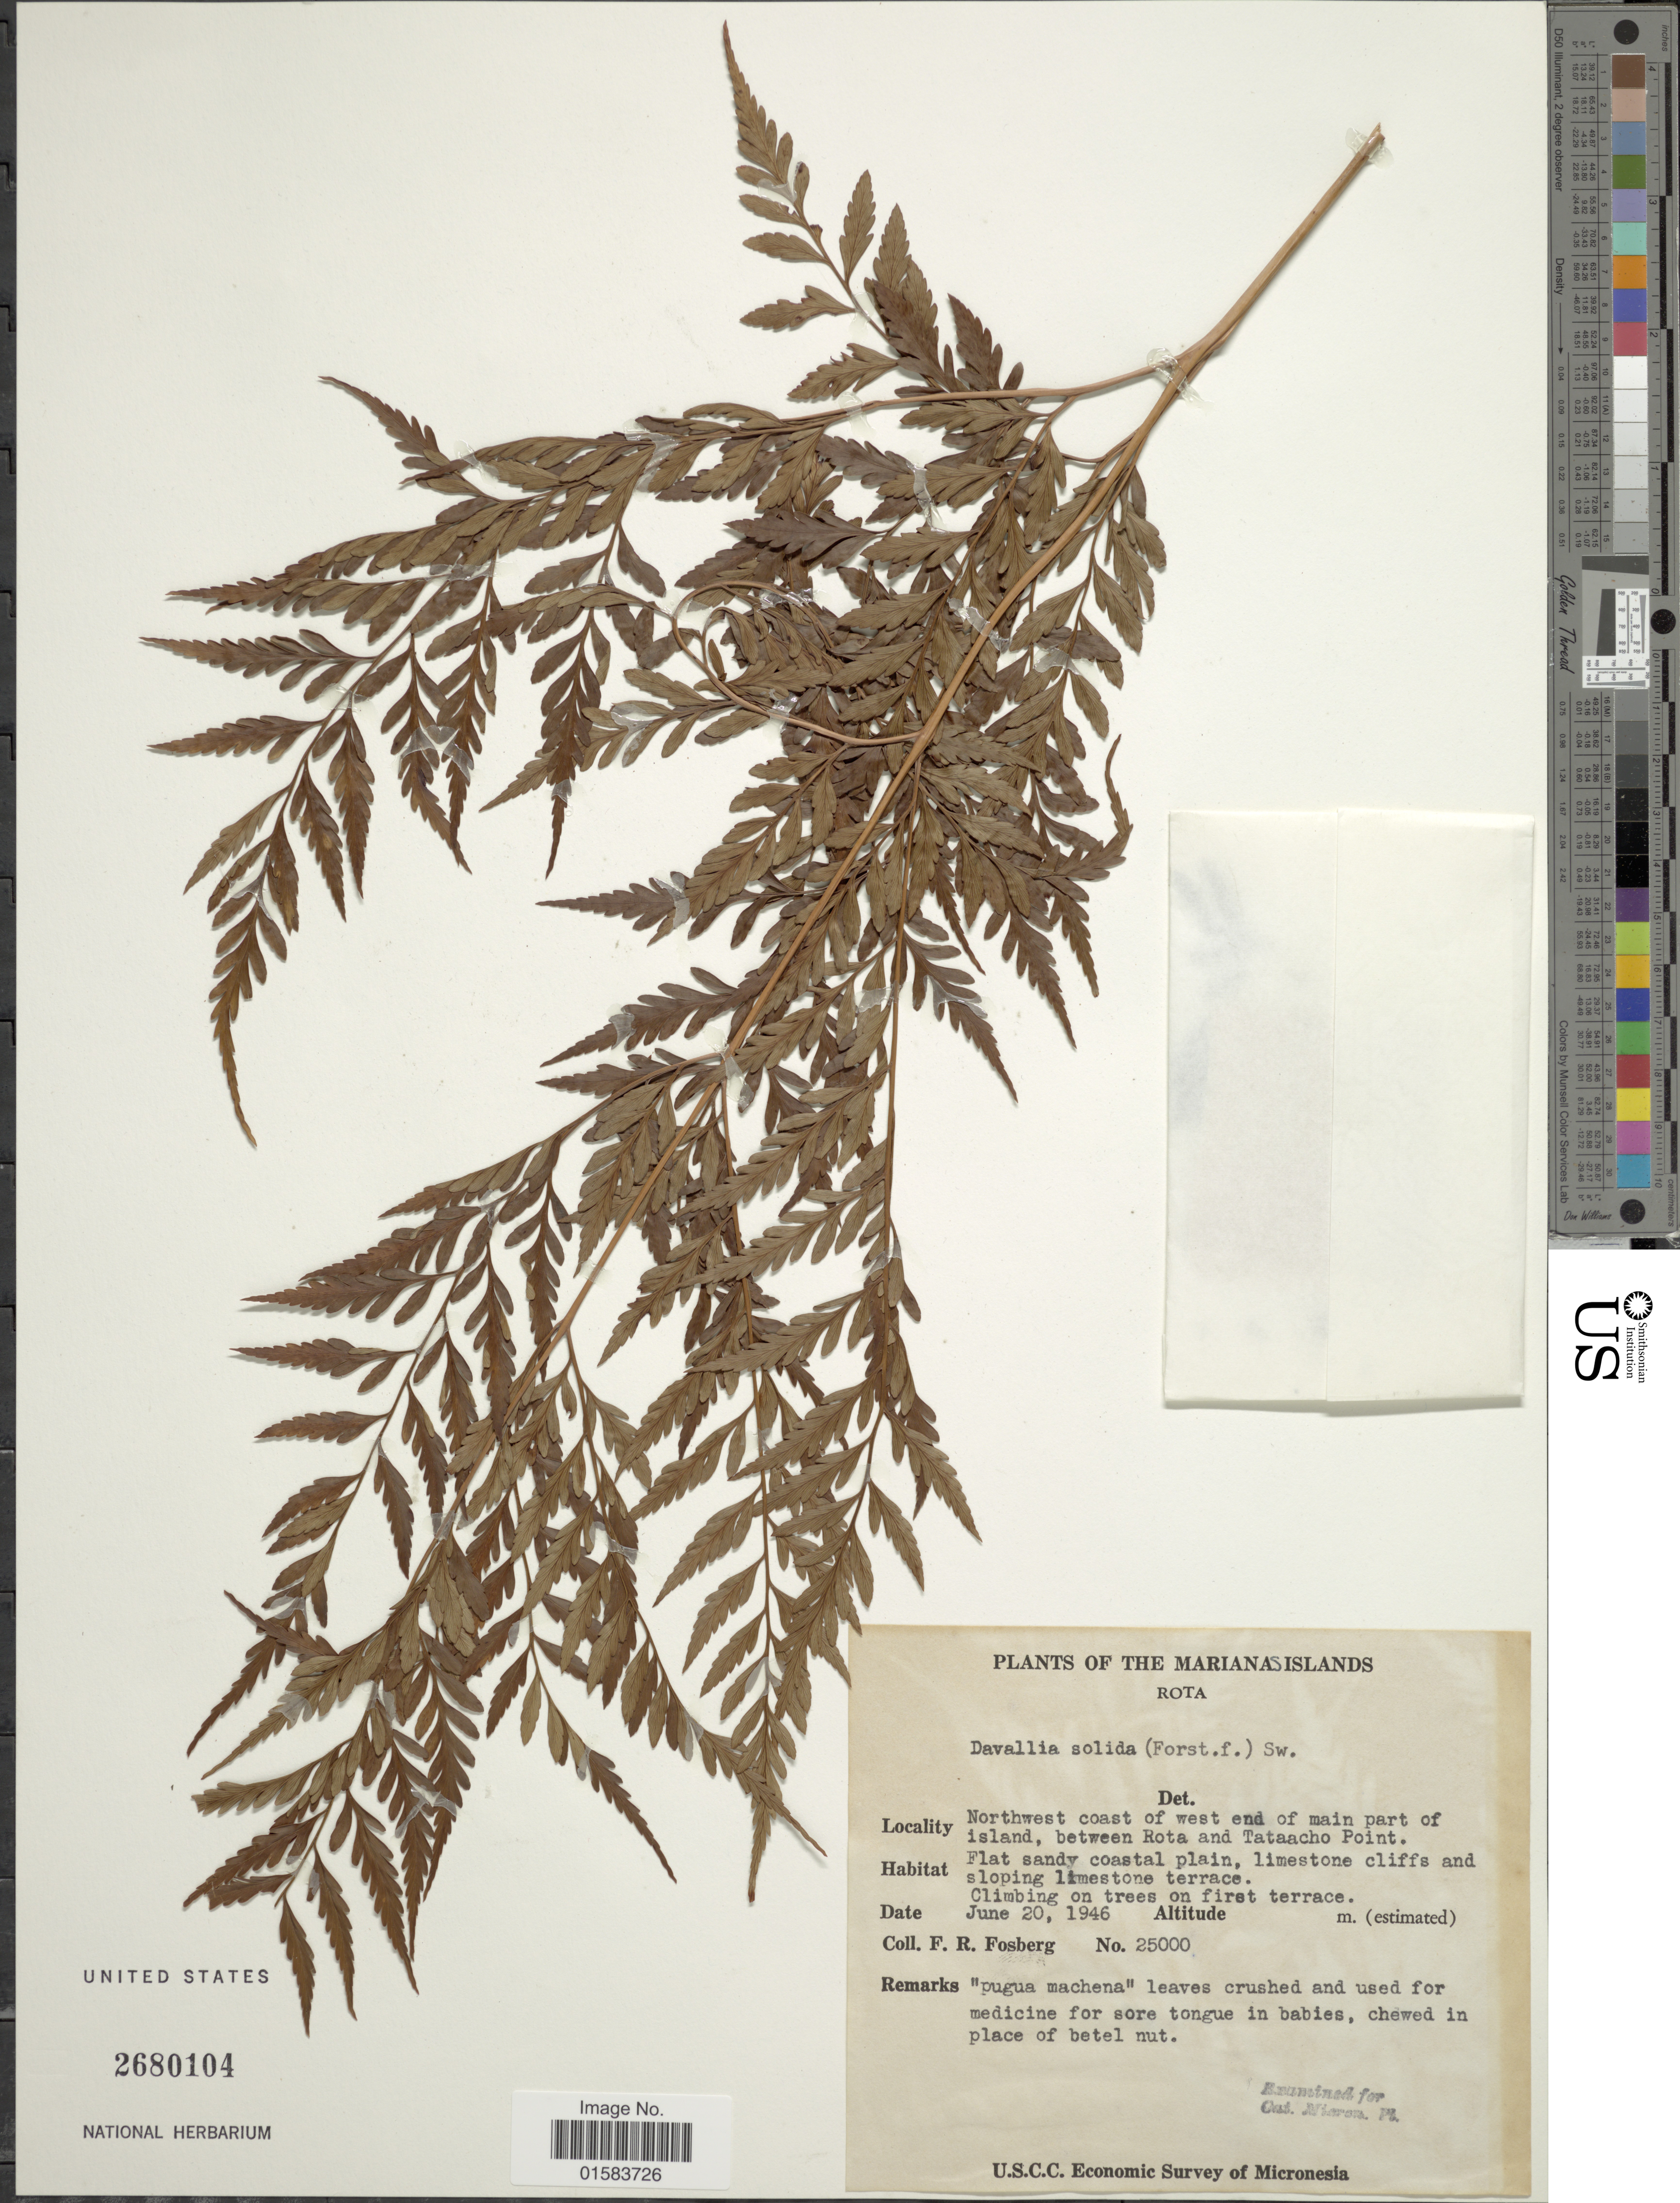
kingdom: Plantae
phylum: Tracheophyta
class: Polypodiopsida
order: Polypodiales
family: Davalliaceae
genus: Davallia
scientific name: Davallia solida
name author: (G. Forst.) Sw.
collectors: F. R. Fosberg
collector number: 25000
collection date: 1946-06-20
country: Northern Mariana Islands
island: Rota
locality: Rota, Northwest coast to west end of main part of island, between Rota and Tataacho Point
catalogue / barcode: US 2680104